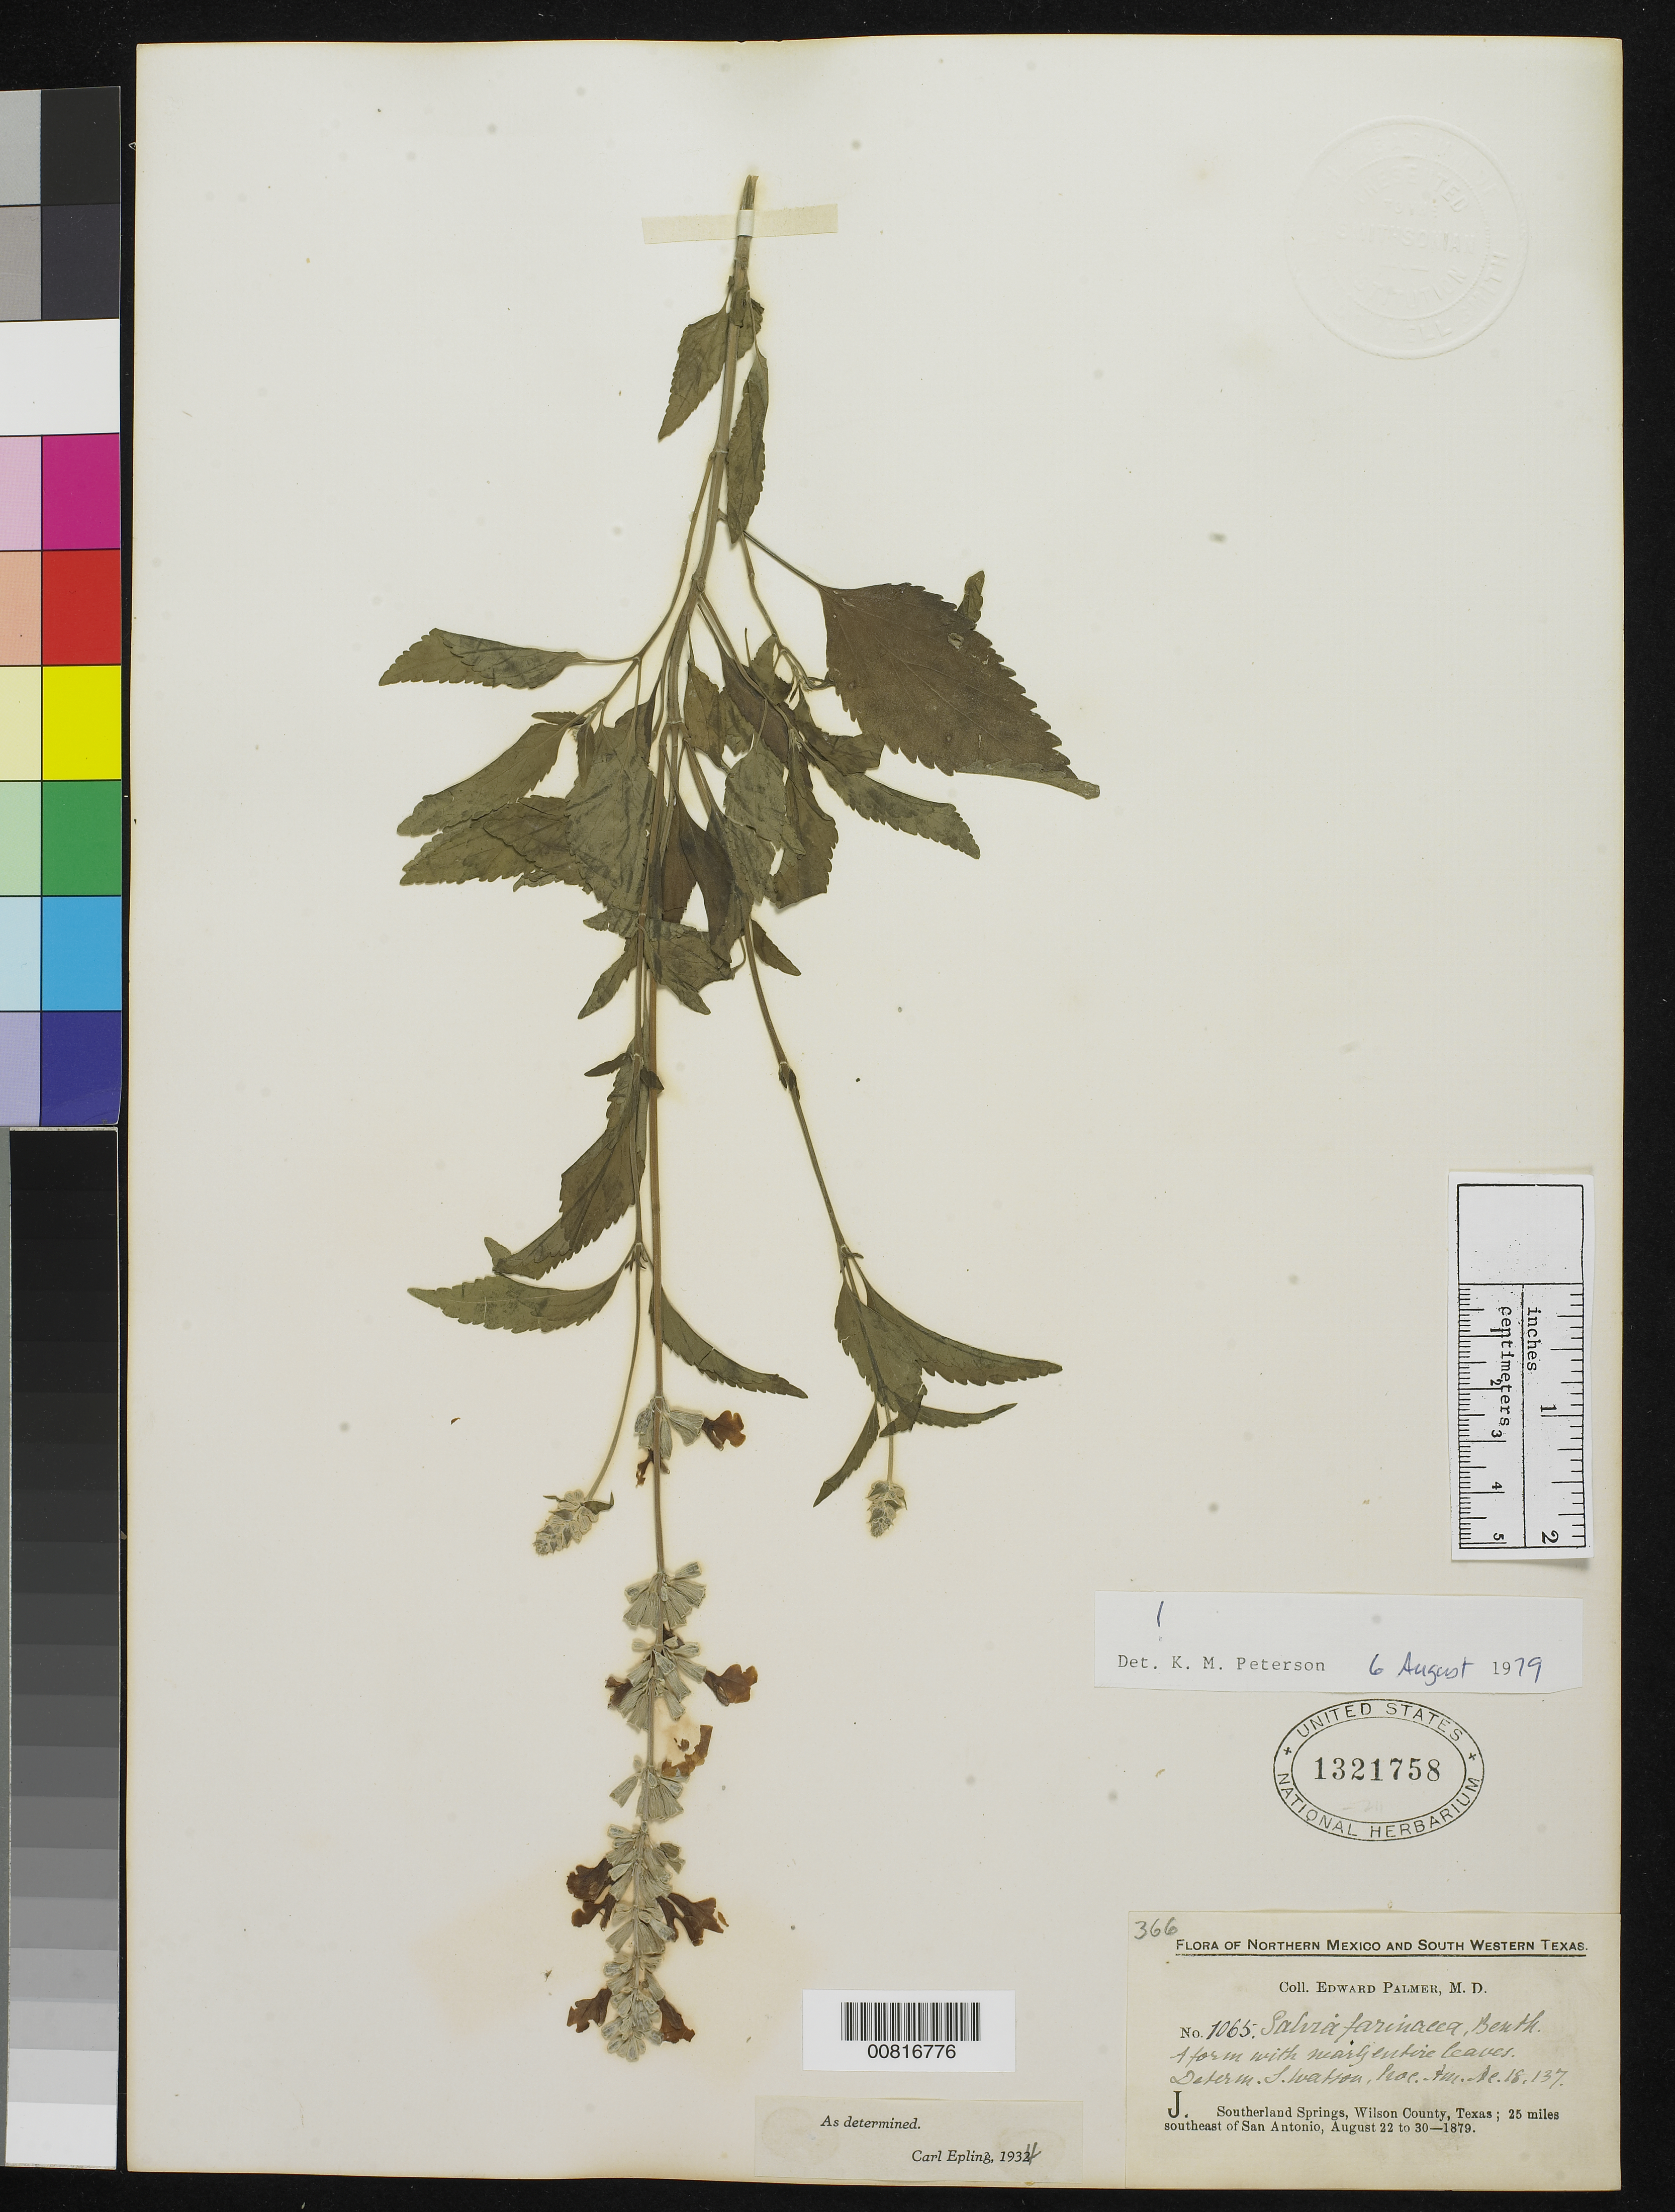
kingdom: Plantae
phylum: Tracheophyta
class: Magnoliopsida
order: Lamiales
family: Lamiaceae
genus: Salvia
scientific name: Salvia farinacea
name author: Benth.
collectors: E. Palmer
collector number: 1065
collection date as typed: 22 Aug 1879 to 30 Aug 1879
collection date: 1879-08-22/1879-08-30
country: United States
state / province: Texas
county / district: Wilson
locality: J. Southerland Springs, Wilson County, Texas; 25 miles southeast of San Antonio.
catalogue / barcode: US 1321758